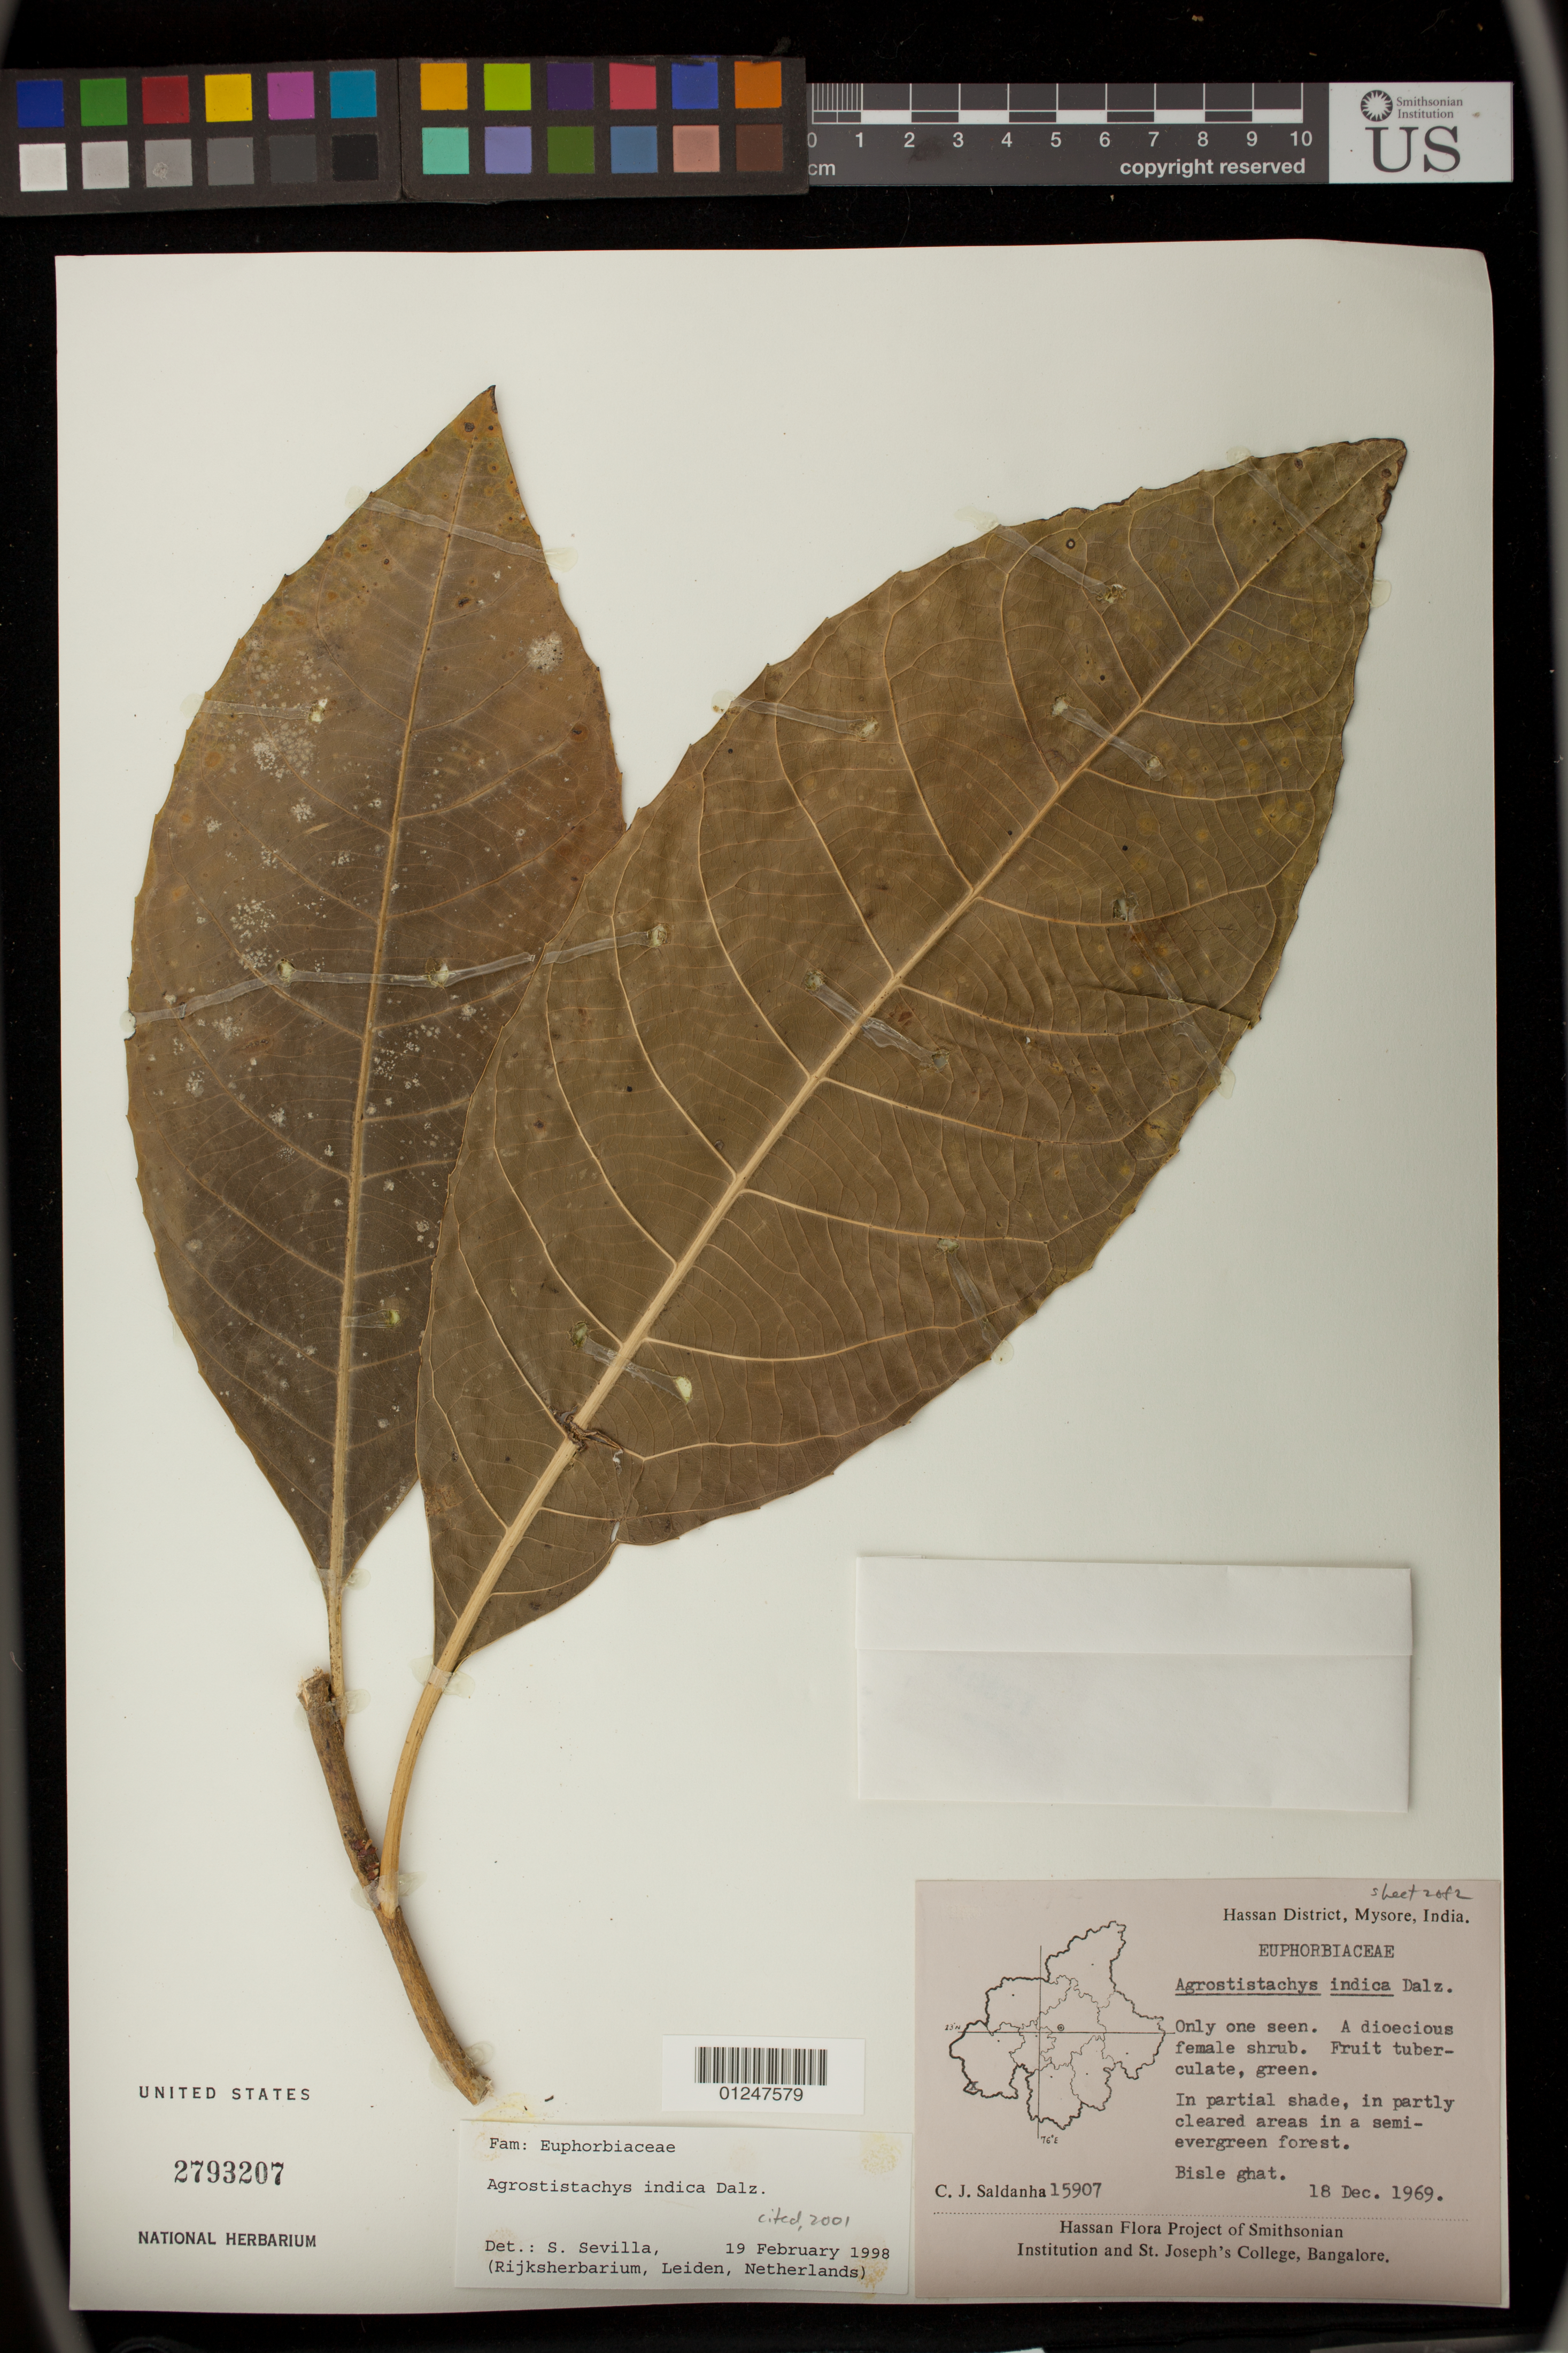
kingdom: Plantae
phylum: Tracheophyta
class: Magnoliopsida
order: Malpighiales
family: Euphorbiaceae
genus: Agrostistachys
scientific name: Agrostistachys indica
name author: Dalzell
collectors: C. J. Saldanha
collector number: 15907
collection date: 1969-12-18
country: India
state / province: Karnataka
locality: Hassan District, Mysore.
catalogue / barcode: US 2793207